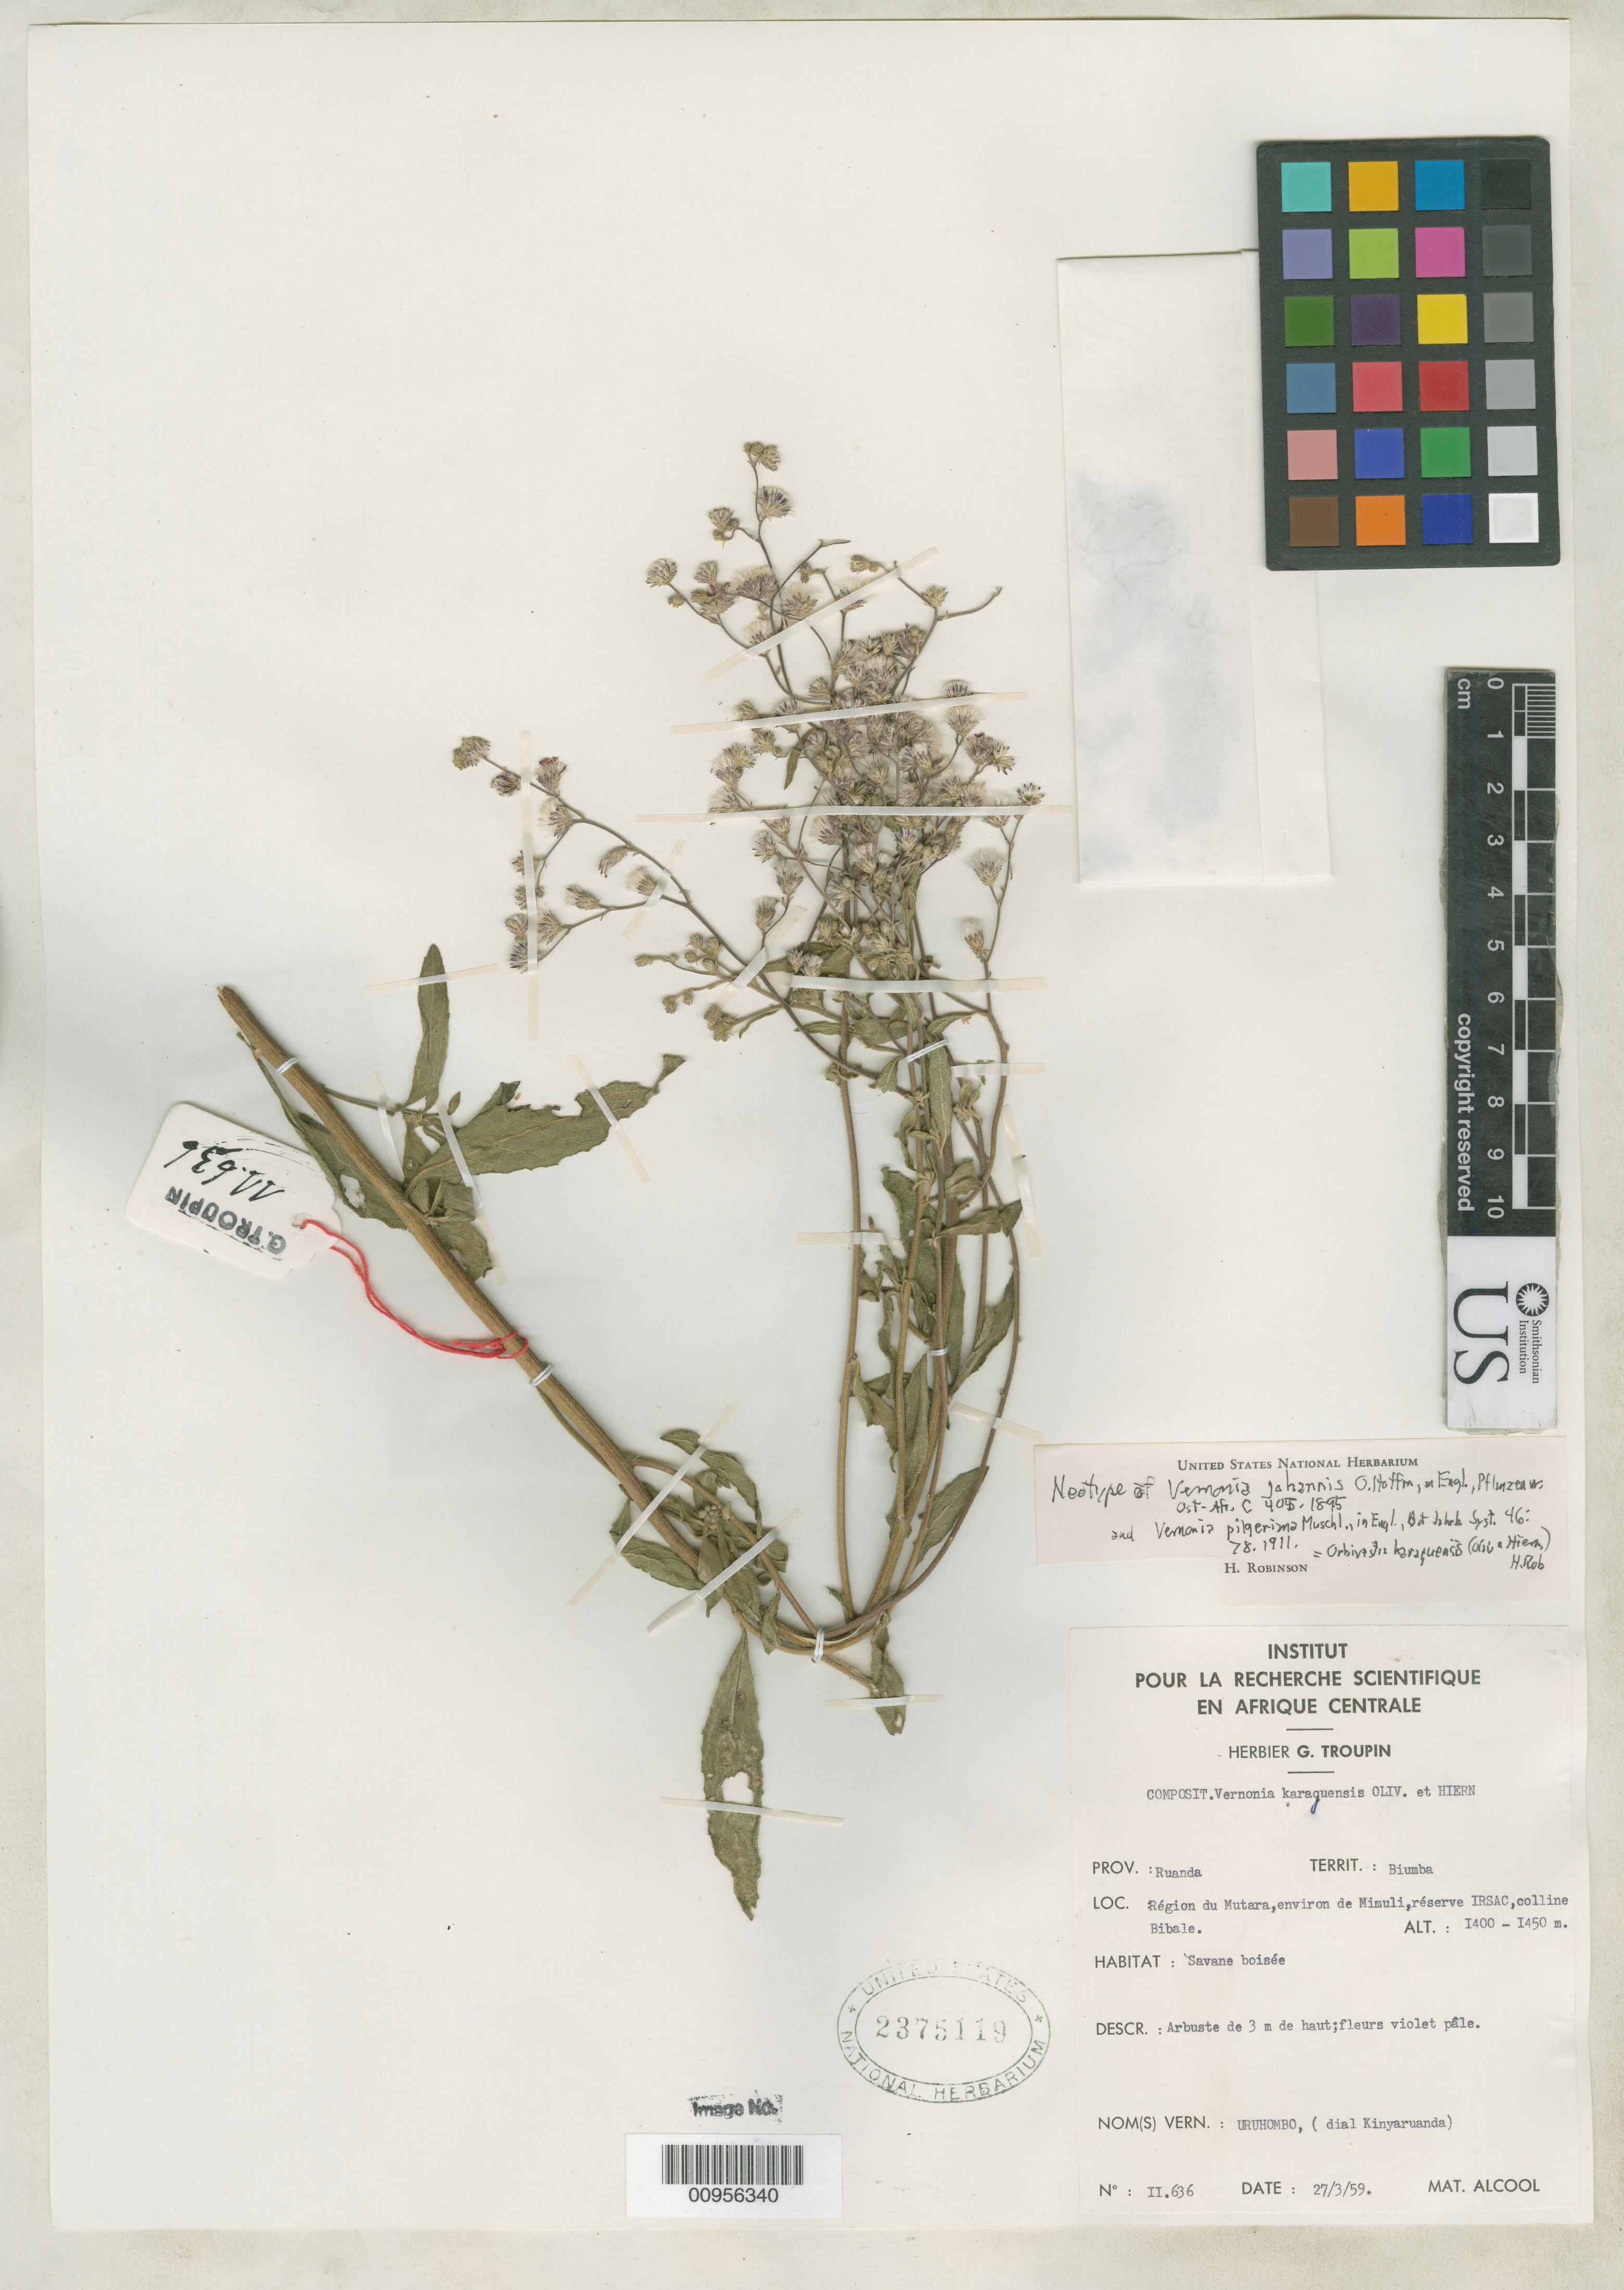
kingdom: Plantae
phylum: Tracheophyta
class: Magnoliopsida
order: Asterales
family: Asteraceae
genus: Vernonia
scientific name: Vernonia johannis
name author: O. Hoffm. in Engl.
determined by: Robinson, Harold E., (US)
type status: Neotype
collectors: G. Troupin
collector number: II. 636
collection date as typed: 27 Mar 1959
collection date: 1959-03-27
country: Rwanda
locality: Prov. Ruanda, Territ. Biumba, région du Mutara, environ de Mimuli, réserve IRSAC, colline Bibale.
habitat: Savane boisée.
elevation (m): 1400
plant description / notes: Authors "Volk. & O. Hoffm." acc. to IPNI (reference not seen).; Also a neotype of Vernonia pilgeriana Muschl.; Also a neotype of Vernonia johannis O. Hoffm.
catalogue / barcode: US 2375119